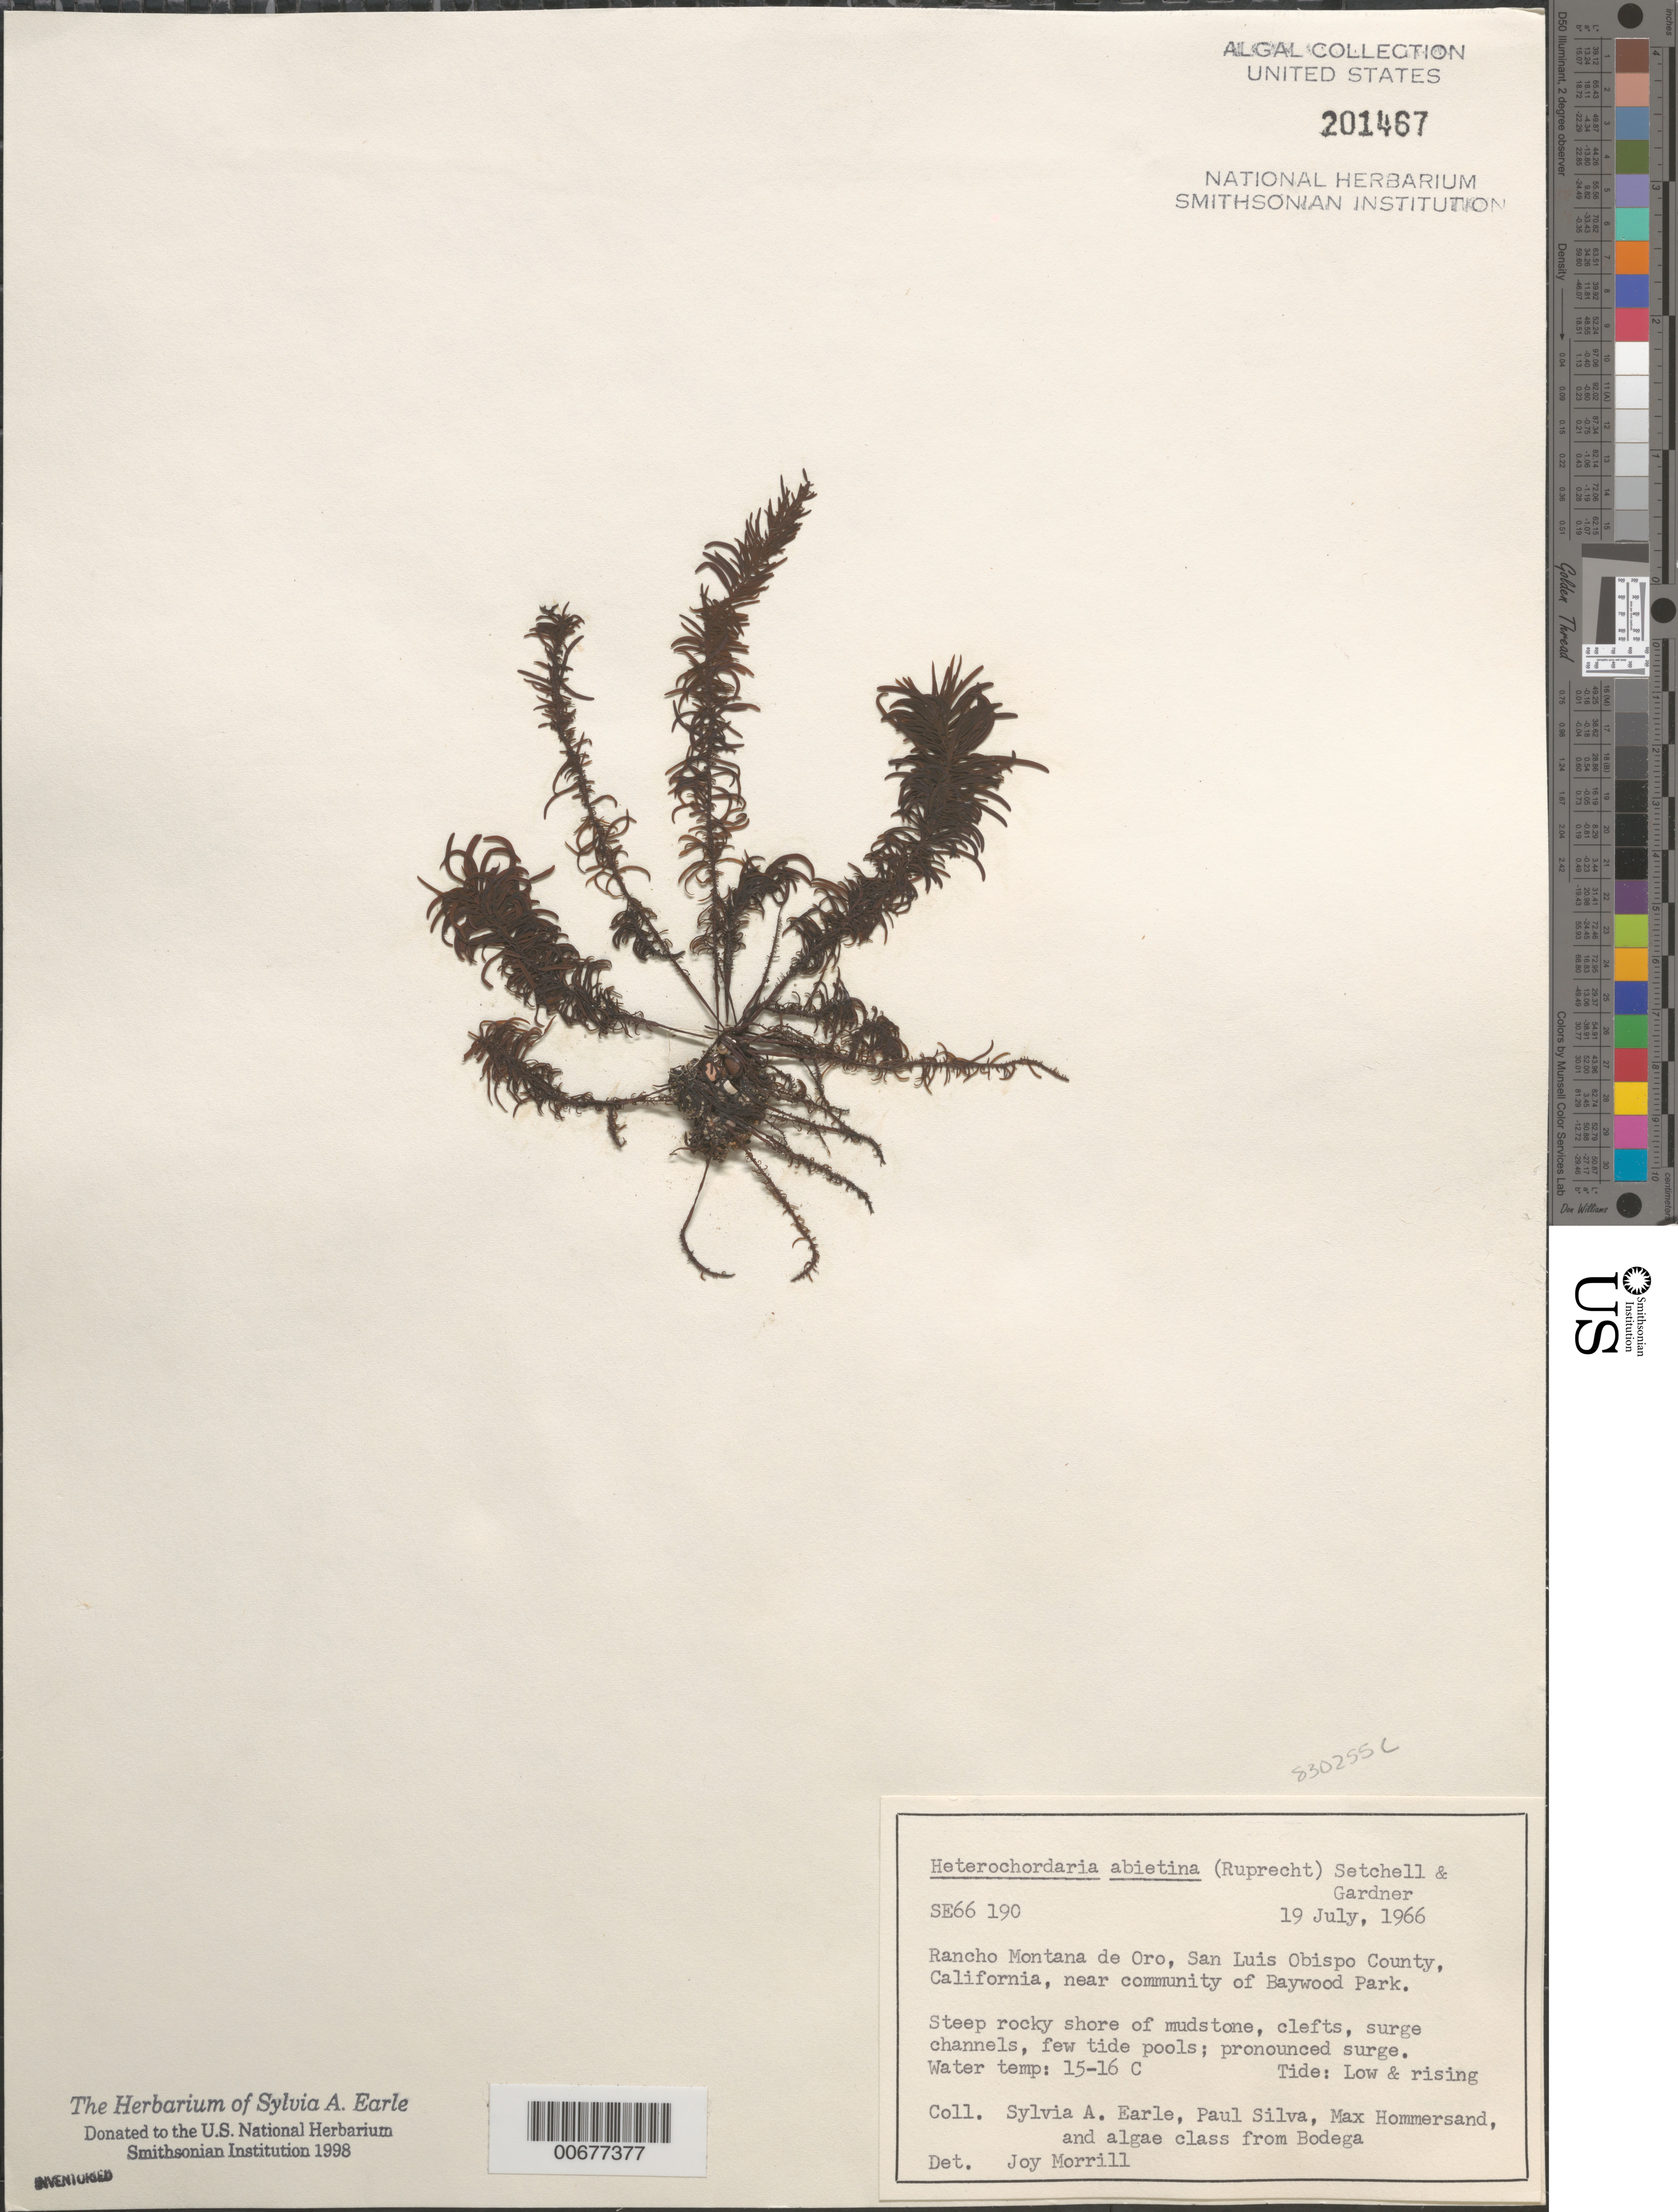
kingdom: Chromista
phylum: Ochrophyta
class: Phaeophyceae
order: Ectocarpales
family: Chordariaceae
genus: Analipus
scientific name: Analipus japonicus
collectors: S. A. Earle, P. C. Silva, M. H. Hommersand & Bodega Algae Class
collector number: SE 66190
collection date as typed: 19 Jul 1966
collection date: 1966-07-19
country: United States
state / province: California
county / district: San Luis Obispo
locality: Rancho Montana de Oro, near Baywood Park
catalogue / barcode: US 201467